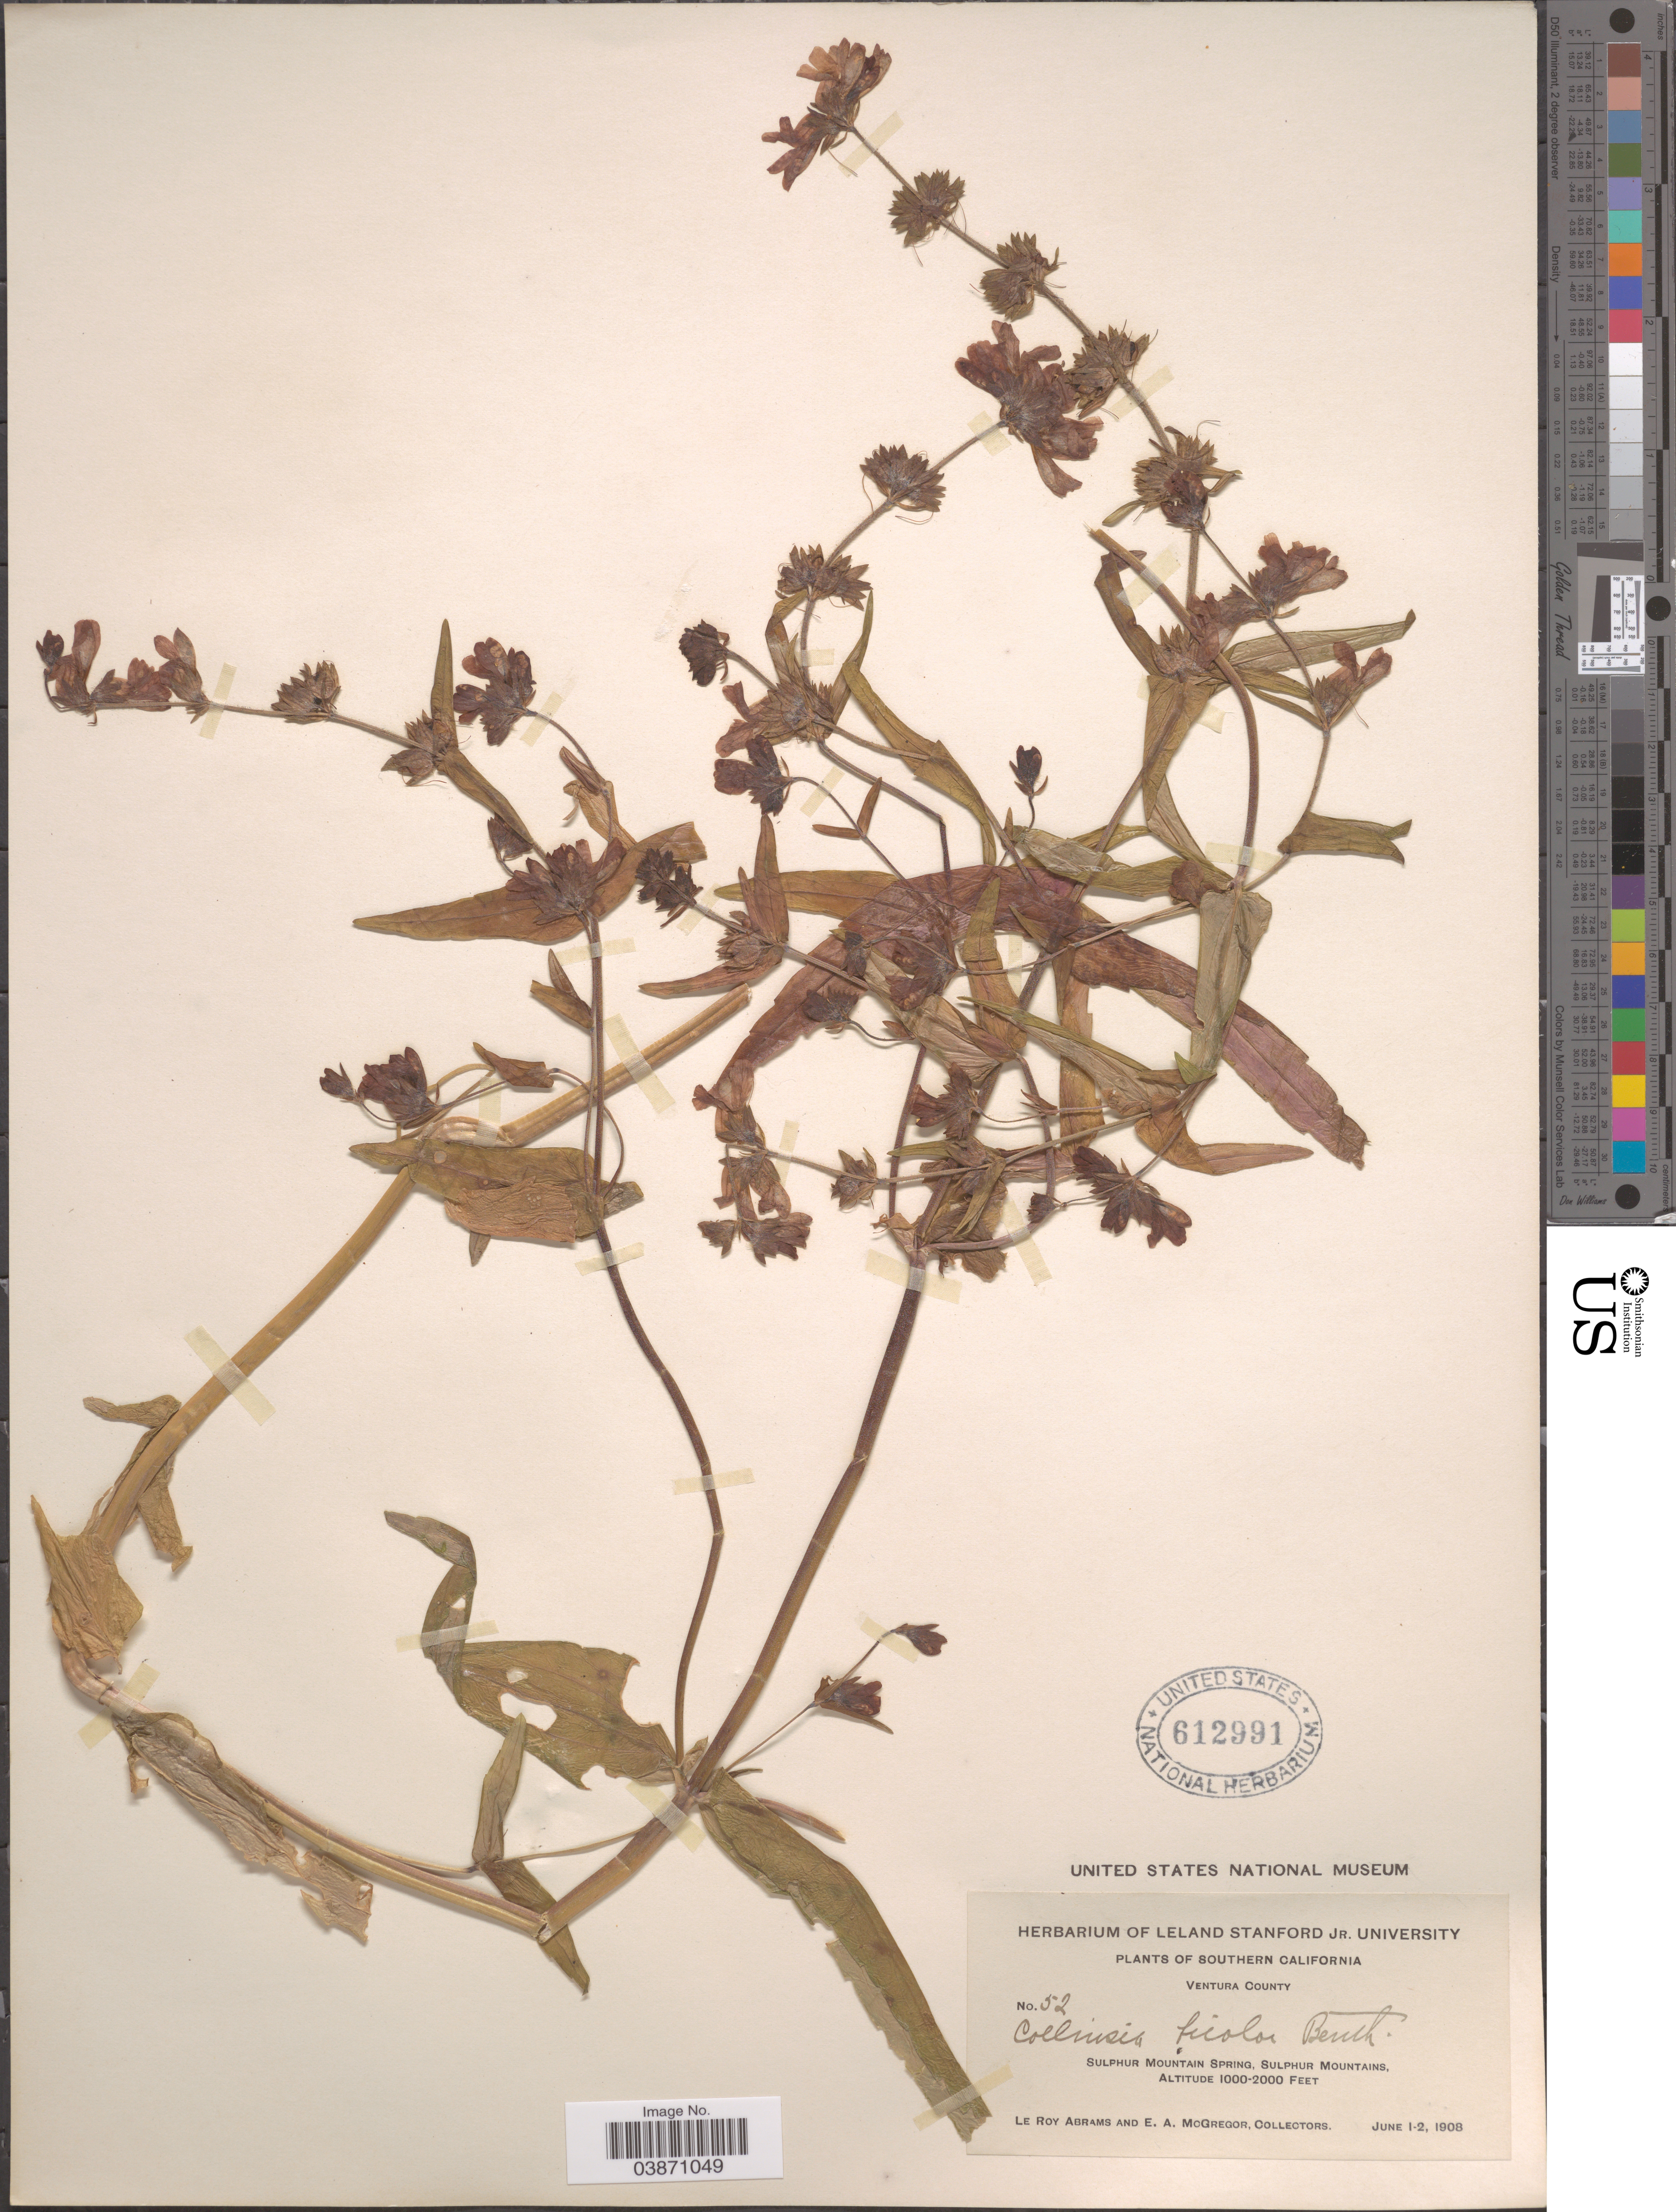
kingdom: Plantae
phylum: Tracheophyta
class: Magnoliopsida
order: Lamiales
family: Plantaginaceae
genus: Collinsia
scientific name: Collinsia bicolor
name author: Raf.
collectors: L. Abrams & E. A. McGregor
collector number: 52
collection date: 1908-06-01/1908-06-02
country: United States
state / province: California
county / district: Ventura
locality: Southern California. Ventura County. Sulphur Mountain Spring, Sulphur Mountains.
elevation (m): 305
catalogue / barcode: US 612991